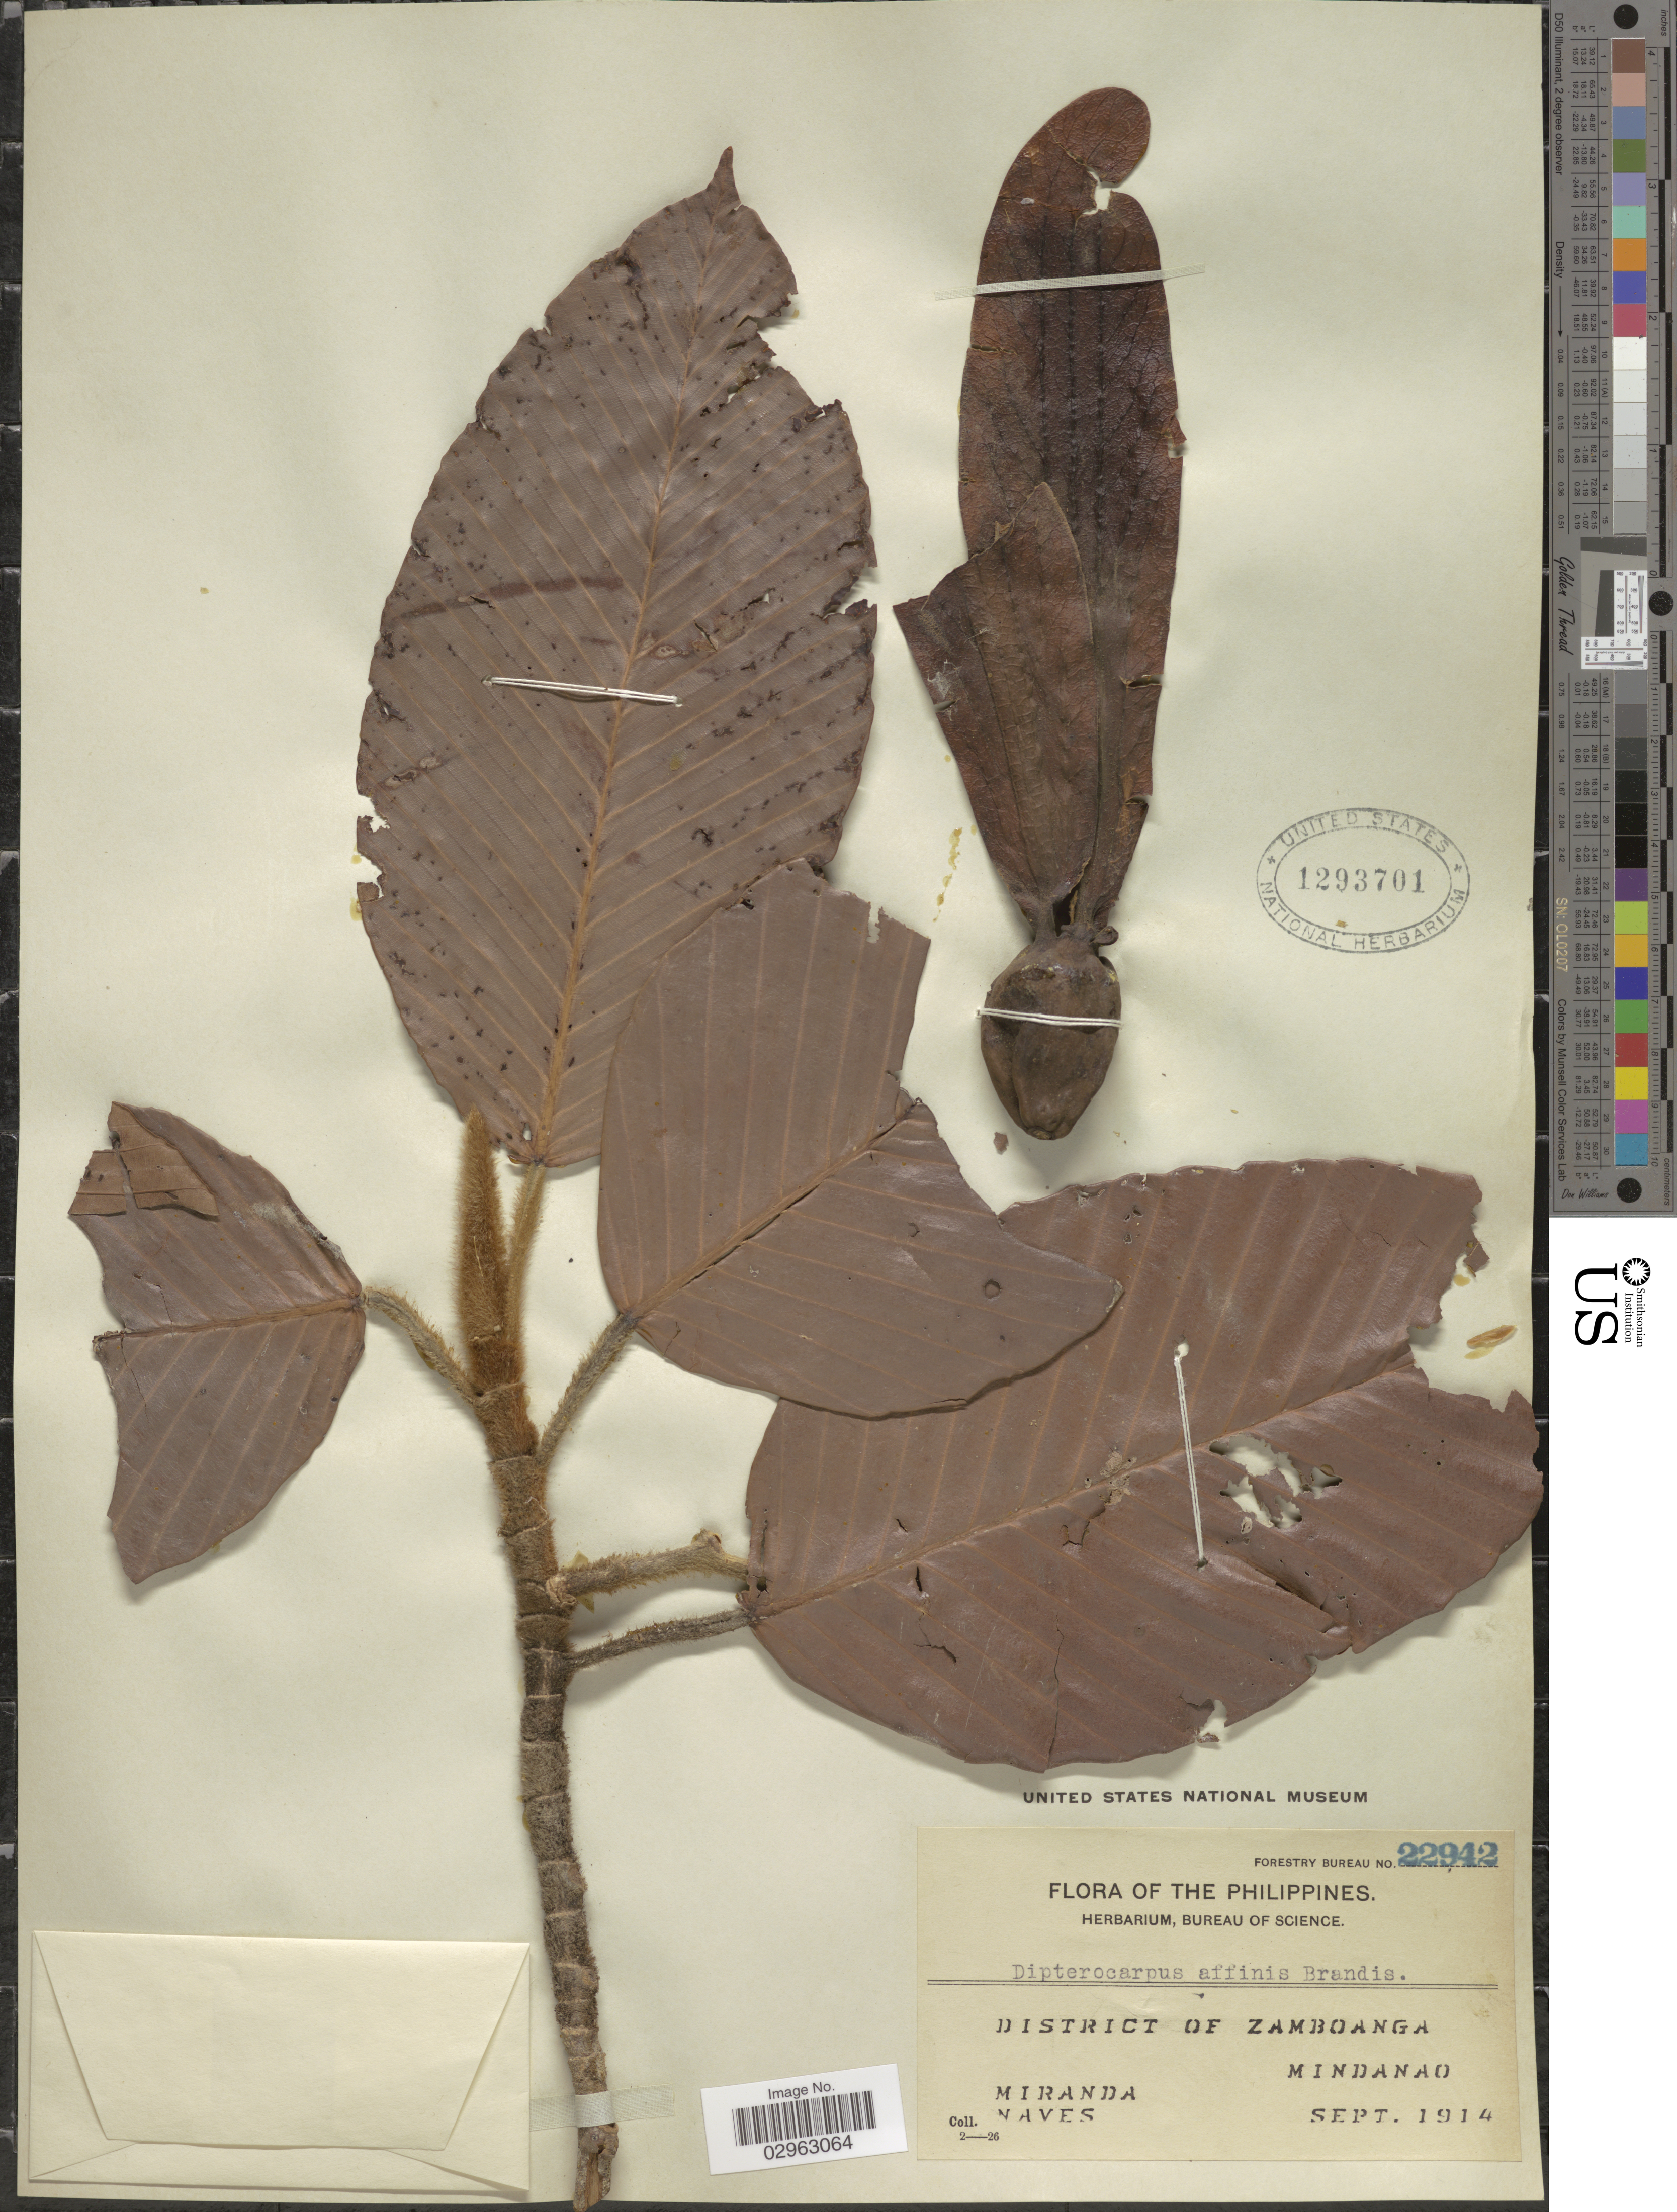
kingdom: Plantae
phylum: Tracheophyta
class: Magnoliopsida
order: Malvales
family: Dipterocarpaceae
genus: Dipterocarpus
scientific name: Dipterocarpus affinis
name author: Brandis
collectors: Miranda & Naves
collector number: Forestry Bureau 22942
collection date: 1914-09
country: Philippines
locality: District of Zamboanga, Mindanao.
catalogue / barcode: US 1293701